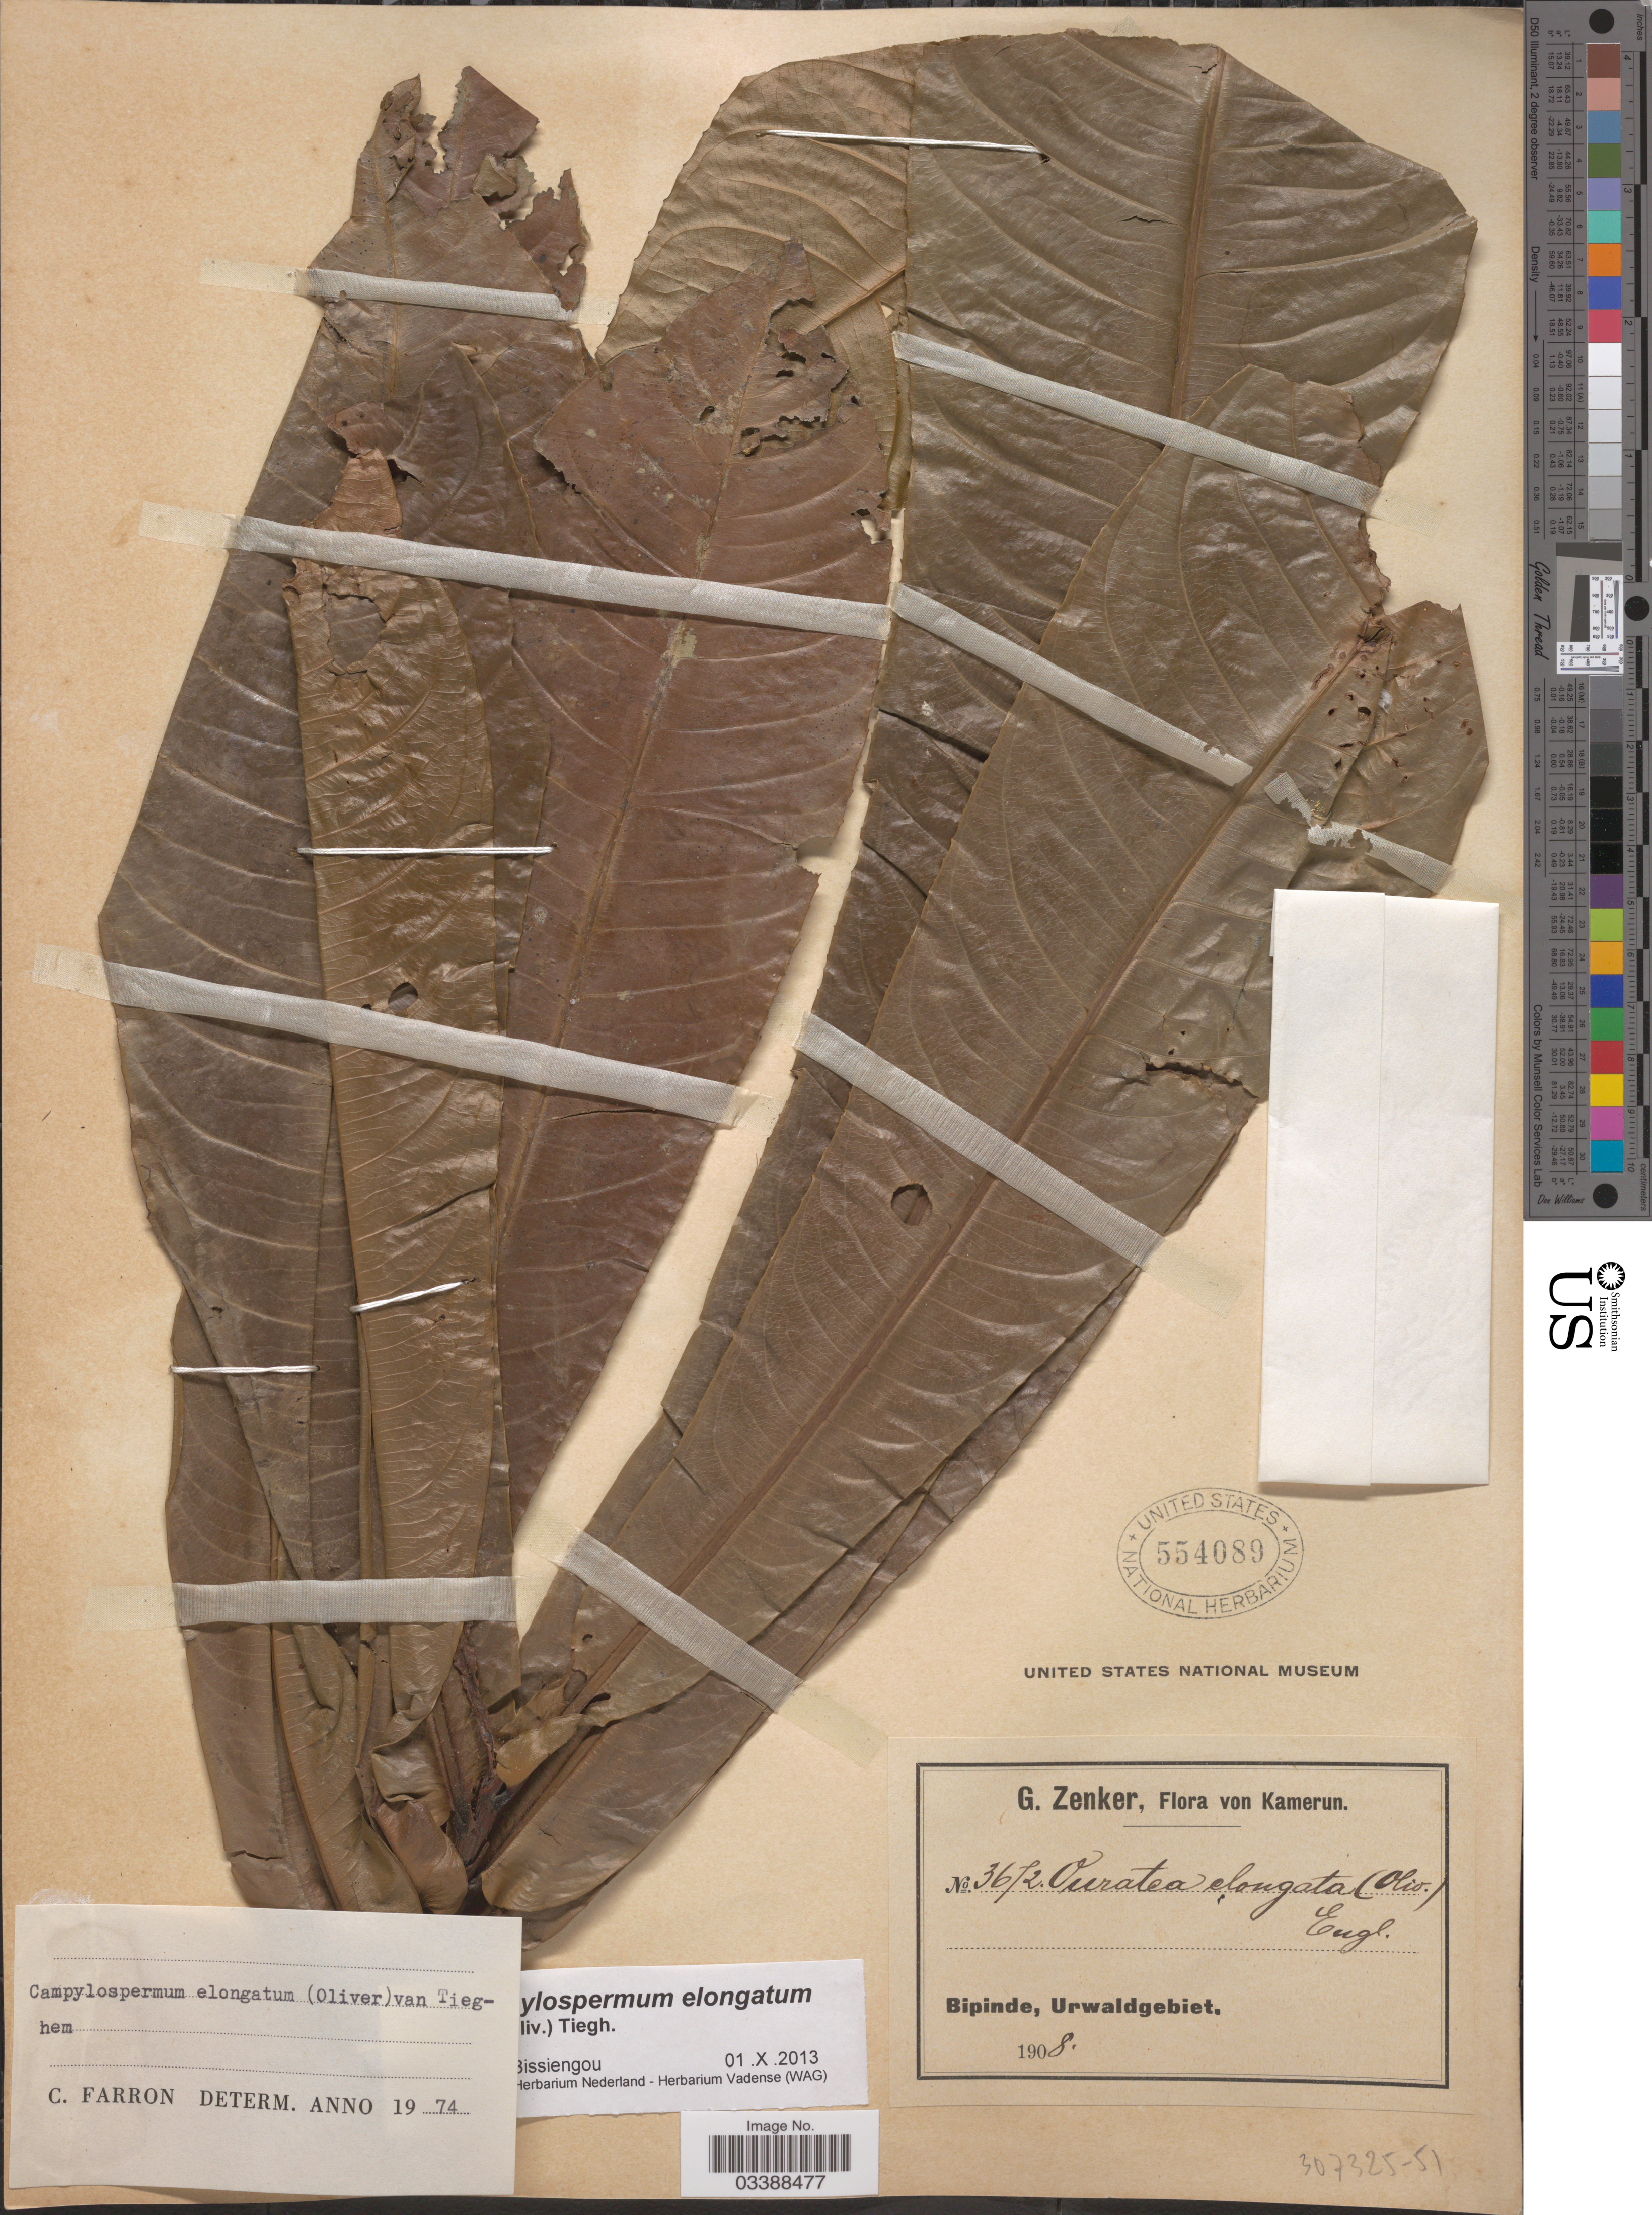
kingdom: Plantae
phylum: Tracheophyta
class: Magnoliopsida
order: Malpighiales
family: Ochnaceae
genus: Campylospermum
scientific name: Campylospermum elongatum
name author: (Oliv.) Tiegh.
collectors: G. A. Zenker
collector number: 3672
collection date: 1908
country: Cameroon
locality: Bipinde, Urwaldgebiet.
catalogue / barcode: US 554089